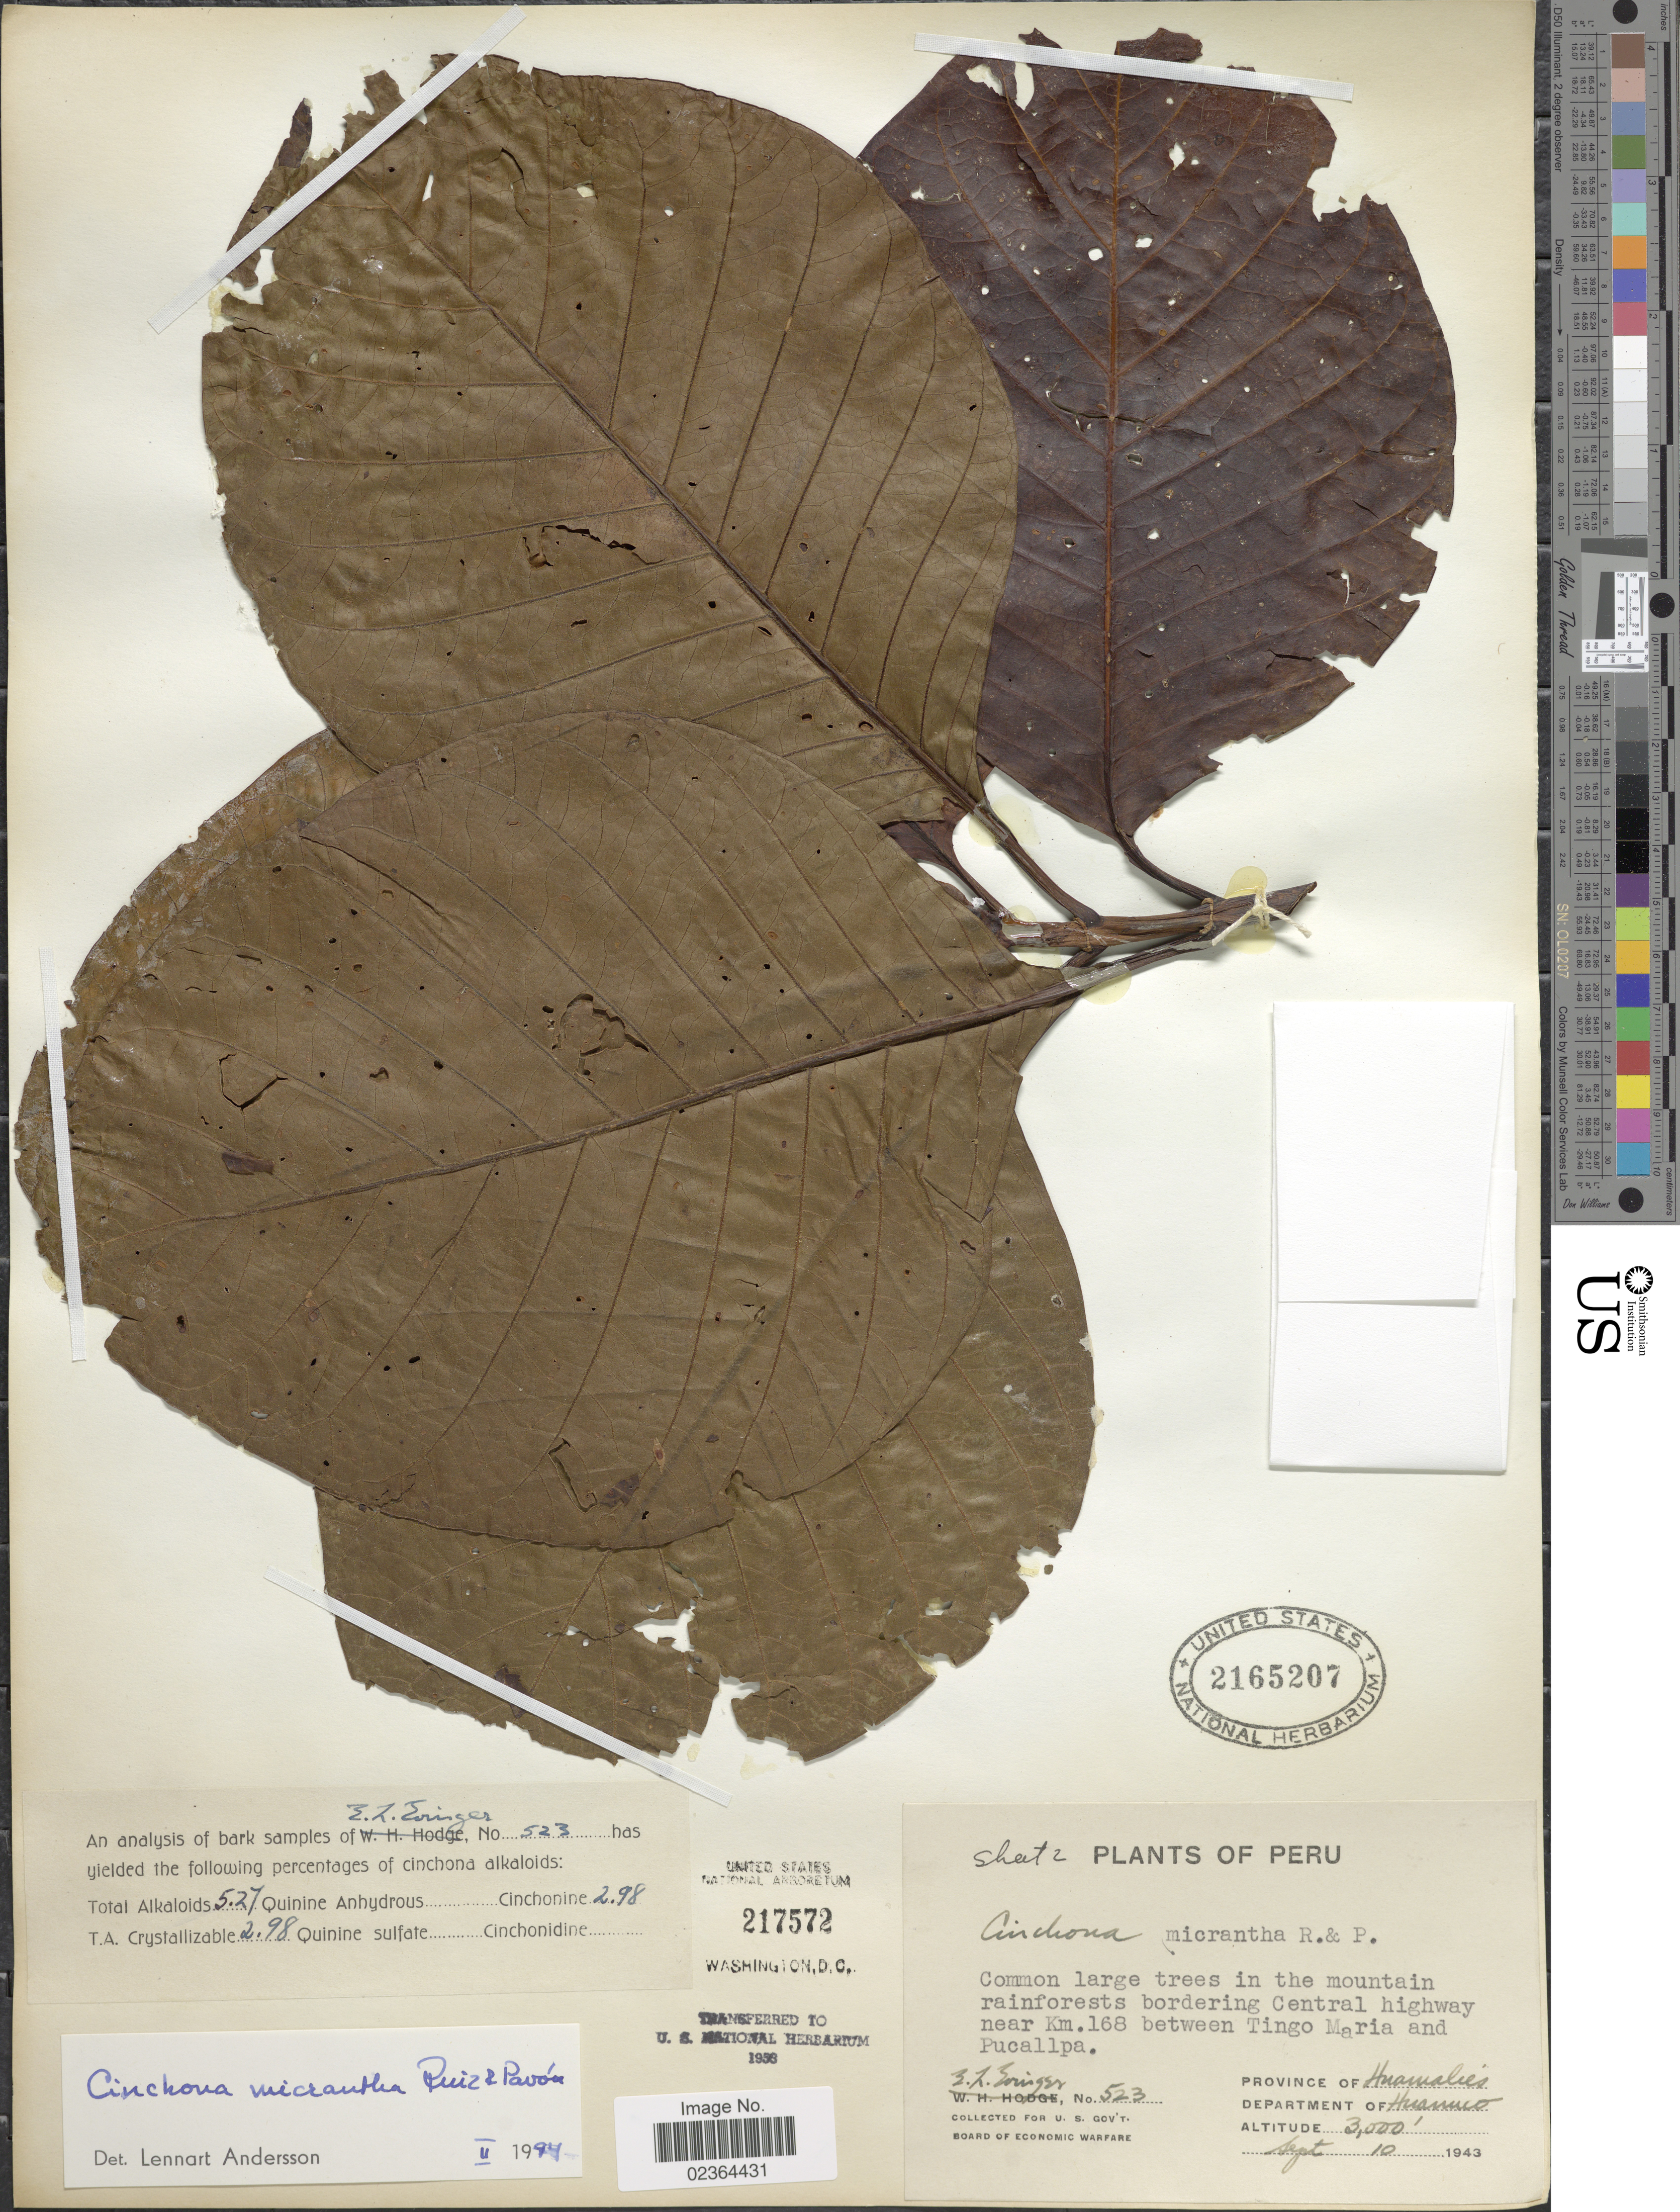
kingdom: Plantae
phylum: Tracheophyta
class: Magnoliopsida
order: Gentianales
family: Rubiaceae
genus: Cinchona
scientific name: Cinchona micrantha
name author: Ruiz & Pav.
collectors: E. Evinger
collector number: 523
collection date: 1943-09-10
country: Peru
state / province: Huánuco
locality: Province of Huamalies, Department of Huanuco, in the mountain rainforest bordering Central Highway near Km. 168 between Tingo Maria and Pucallpa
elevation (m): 914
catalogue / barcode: US 2165207